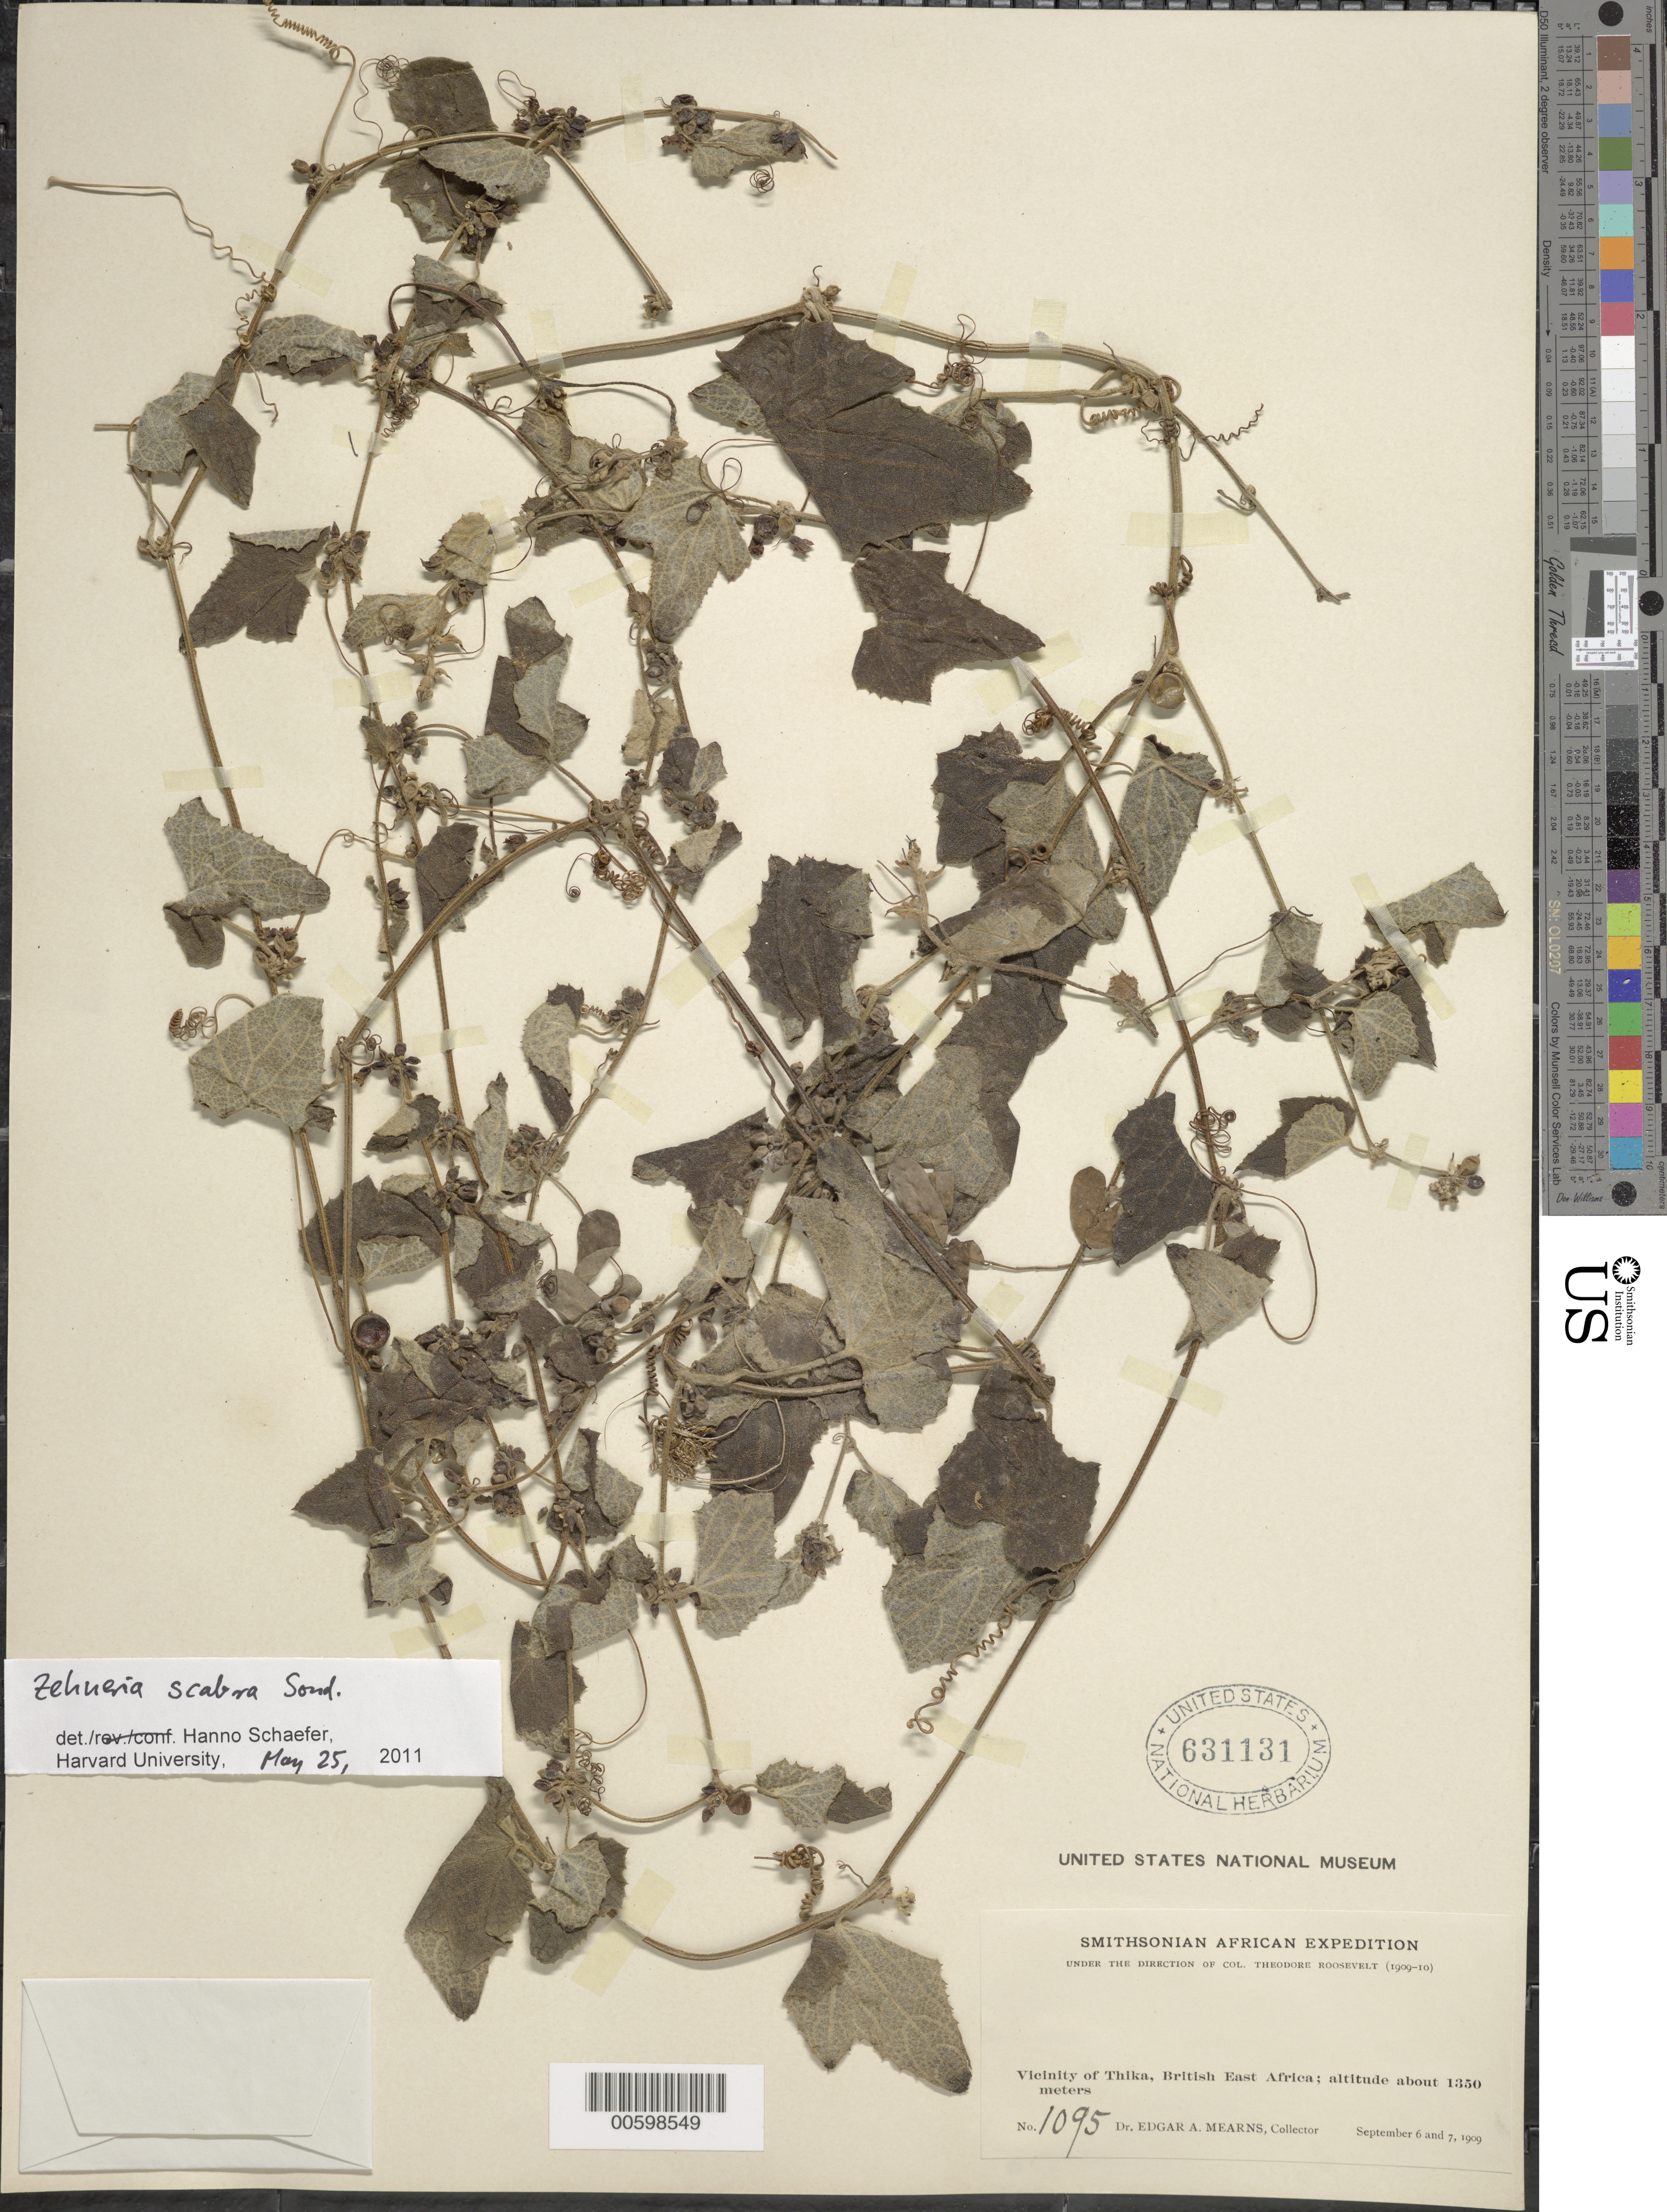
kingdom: Plantae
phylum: Tracheophyta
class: Magnoliopsida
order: Cucurbitales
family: Cucurbitaceae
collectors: E. A. Mearns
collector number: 1095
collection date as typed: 06 Sep 1909 to 07 Sep 1909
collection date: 1909-09-06/1909-09-07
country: Kenya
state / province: Kiambu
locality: Vicinity of Thika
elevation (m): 1350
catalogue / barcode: US 631131